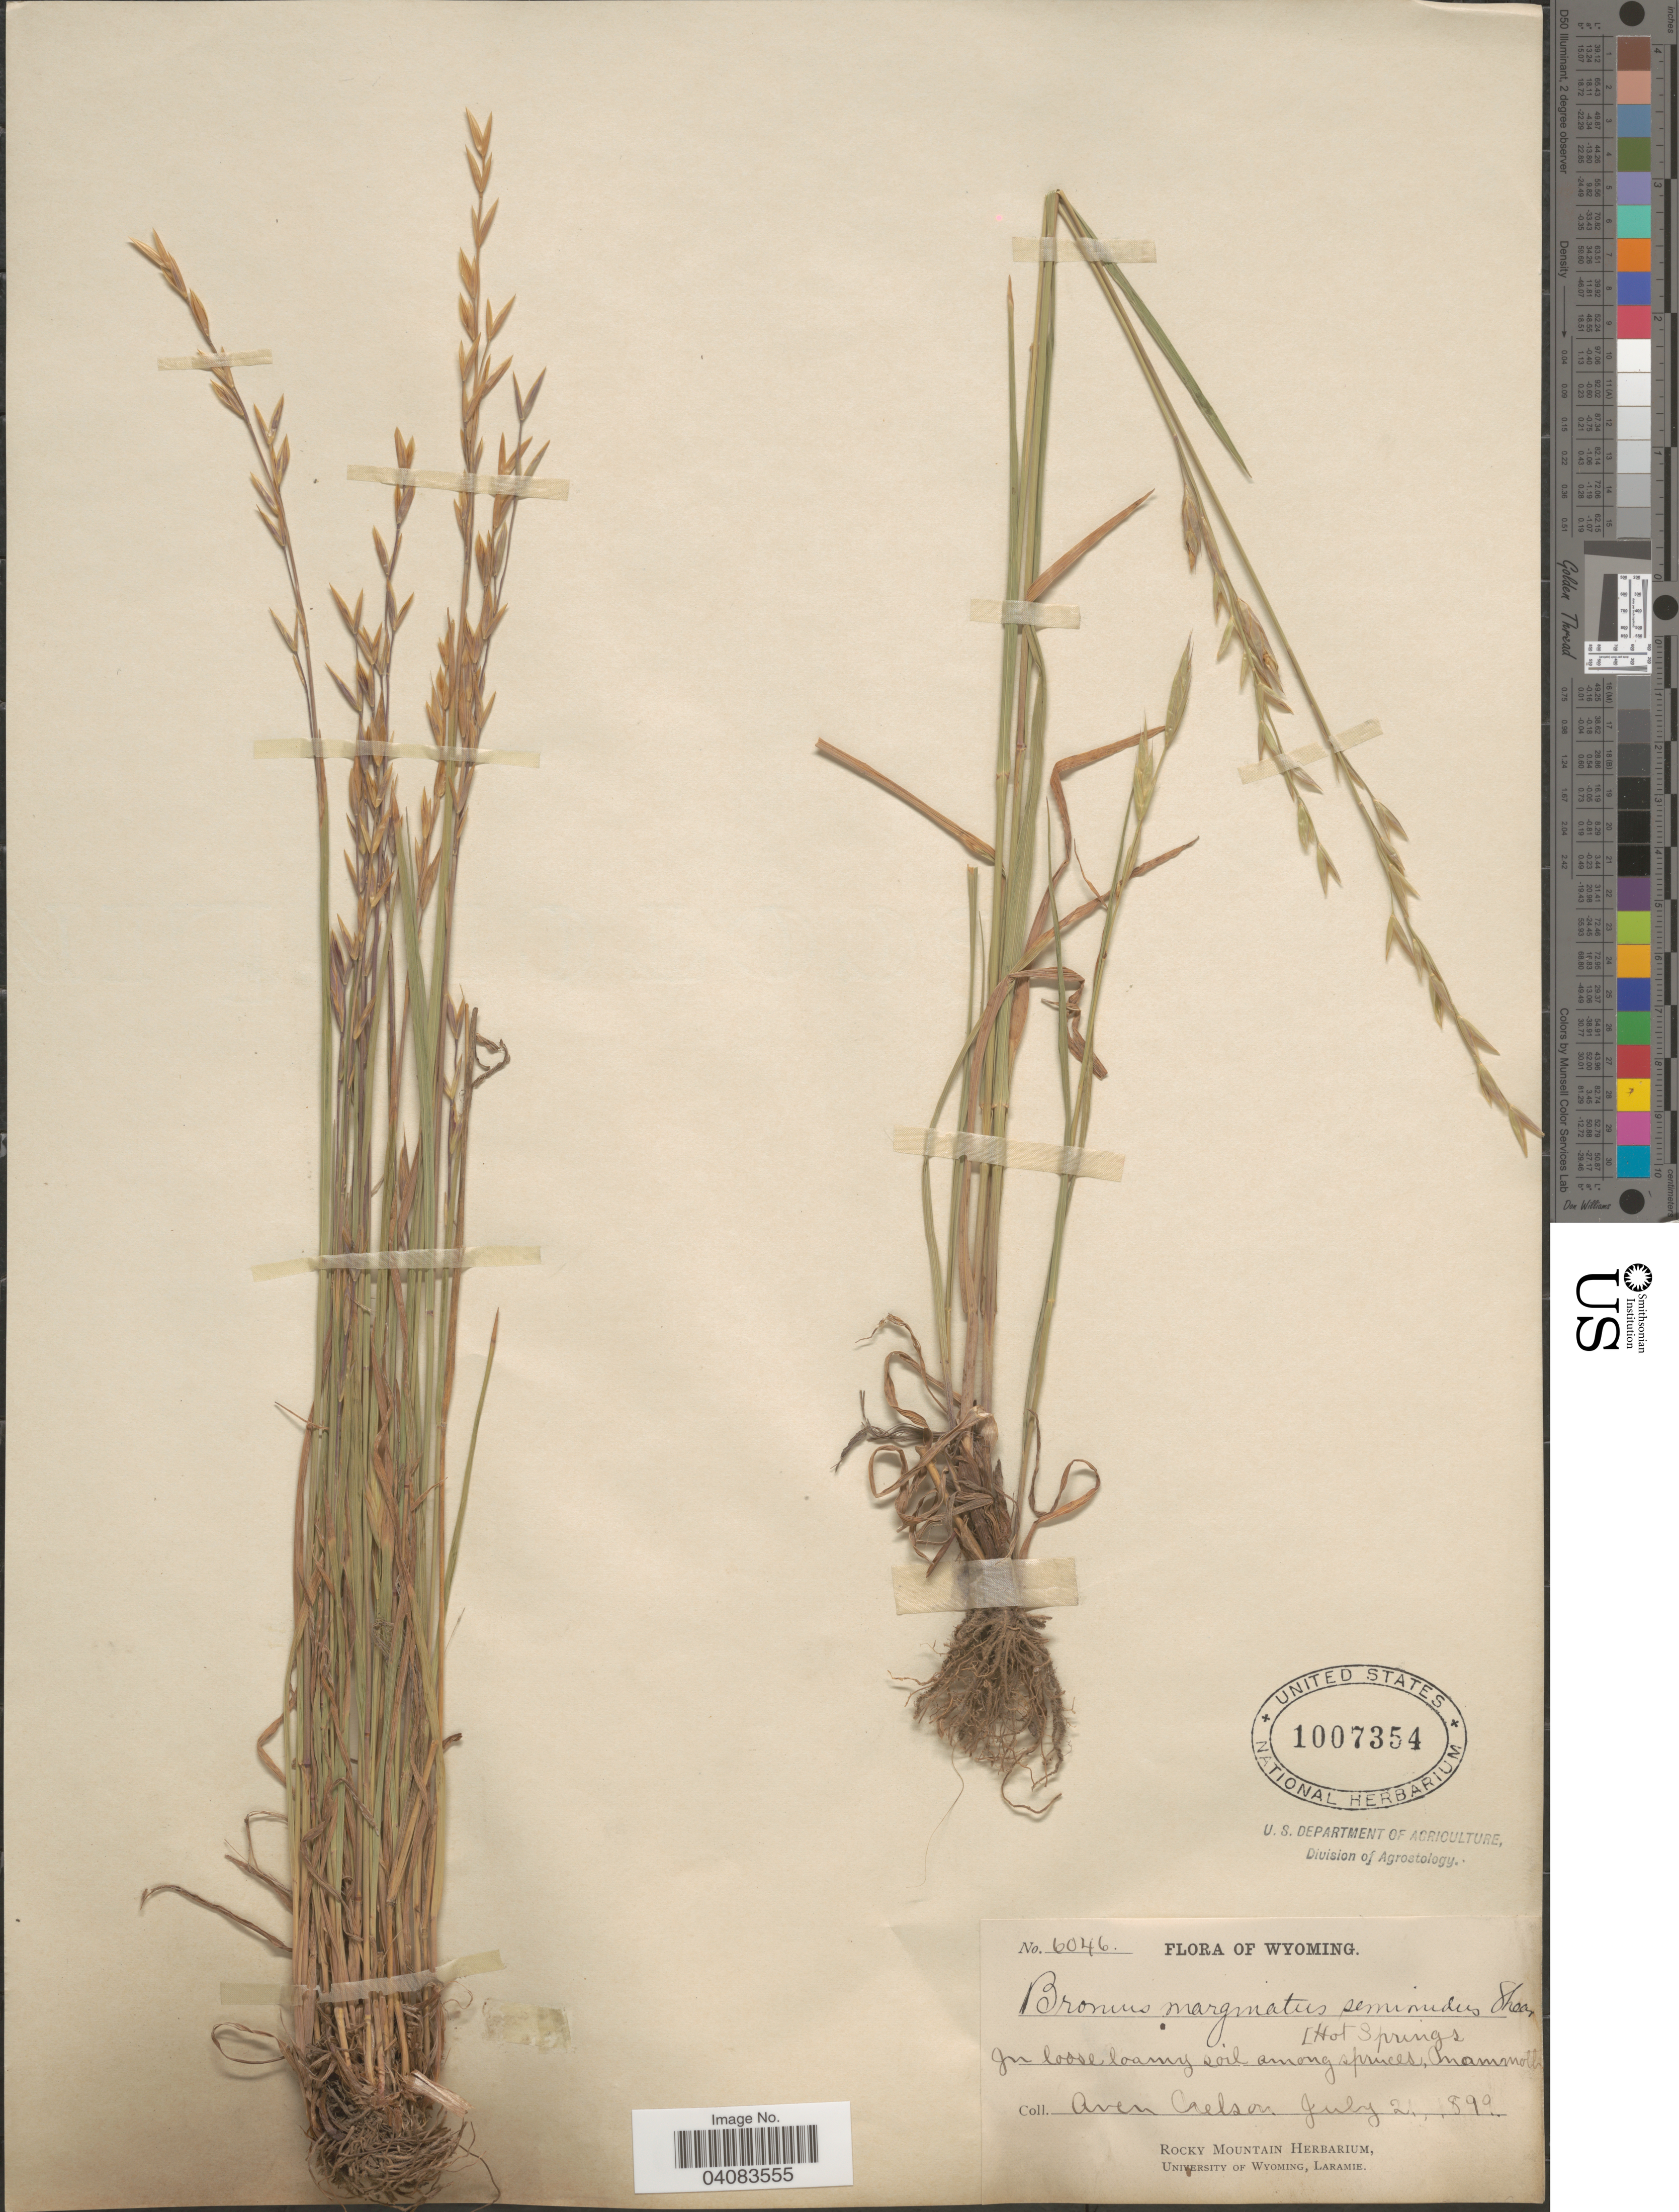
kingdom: Plantae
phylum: Tracheophyta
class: Liliopsida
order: Poales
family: Poaceae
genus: Bromus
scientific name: Bromus marginatus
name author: Nees ex Steud.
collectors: A. Nelson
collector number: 6046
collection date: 1899-07-21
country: United States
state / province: Wyoming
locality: Mammoth Hot Springs.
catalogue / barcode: US 1007354